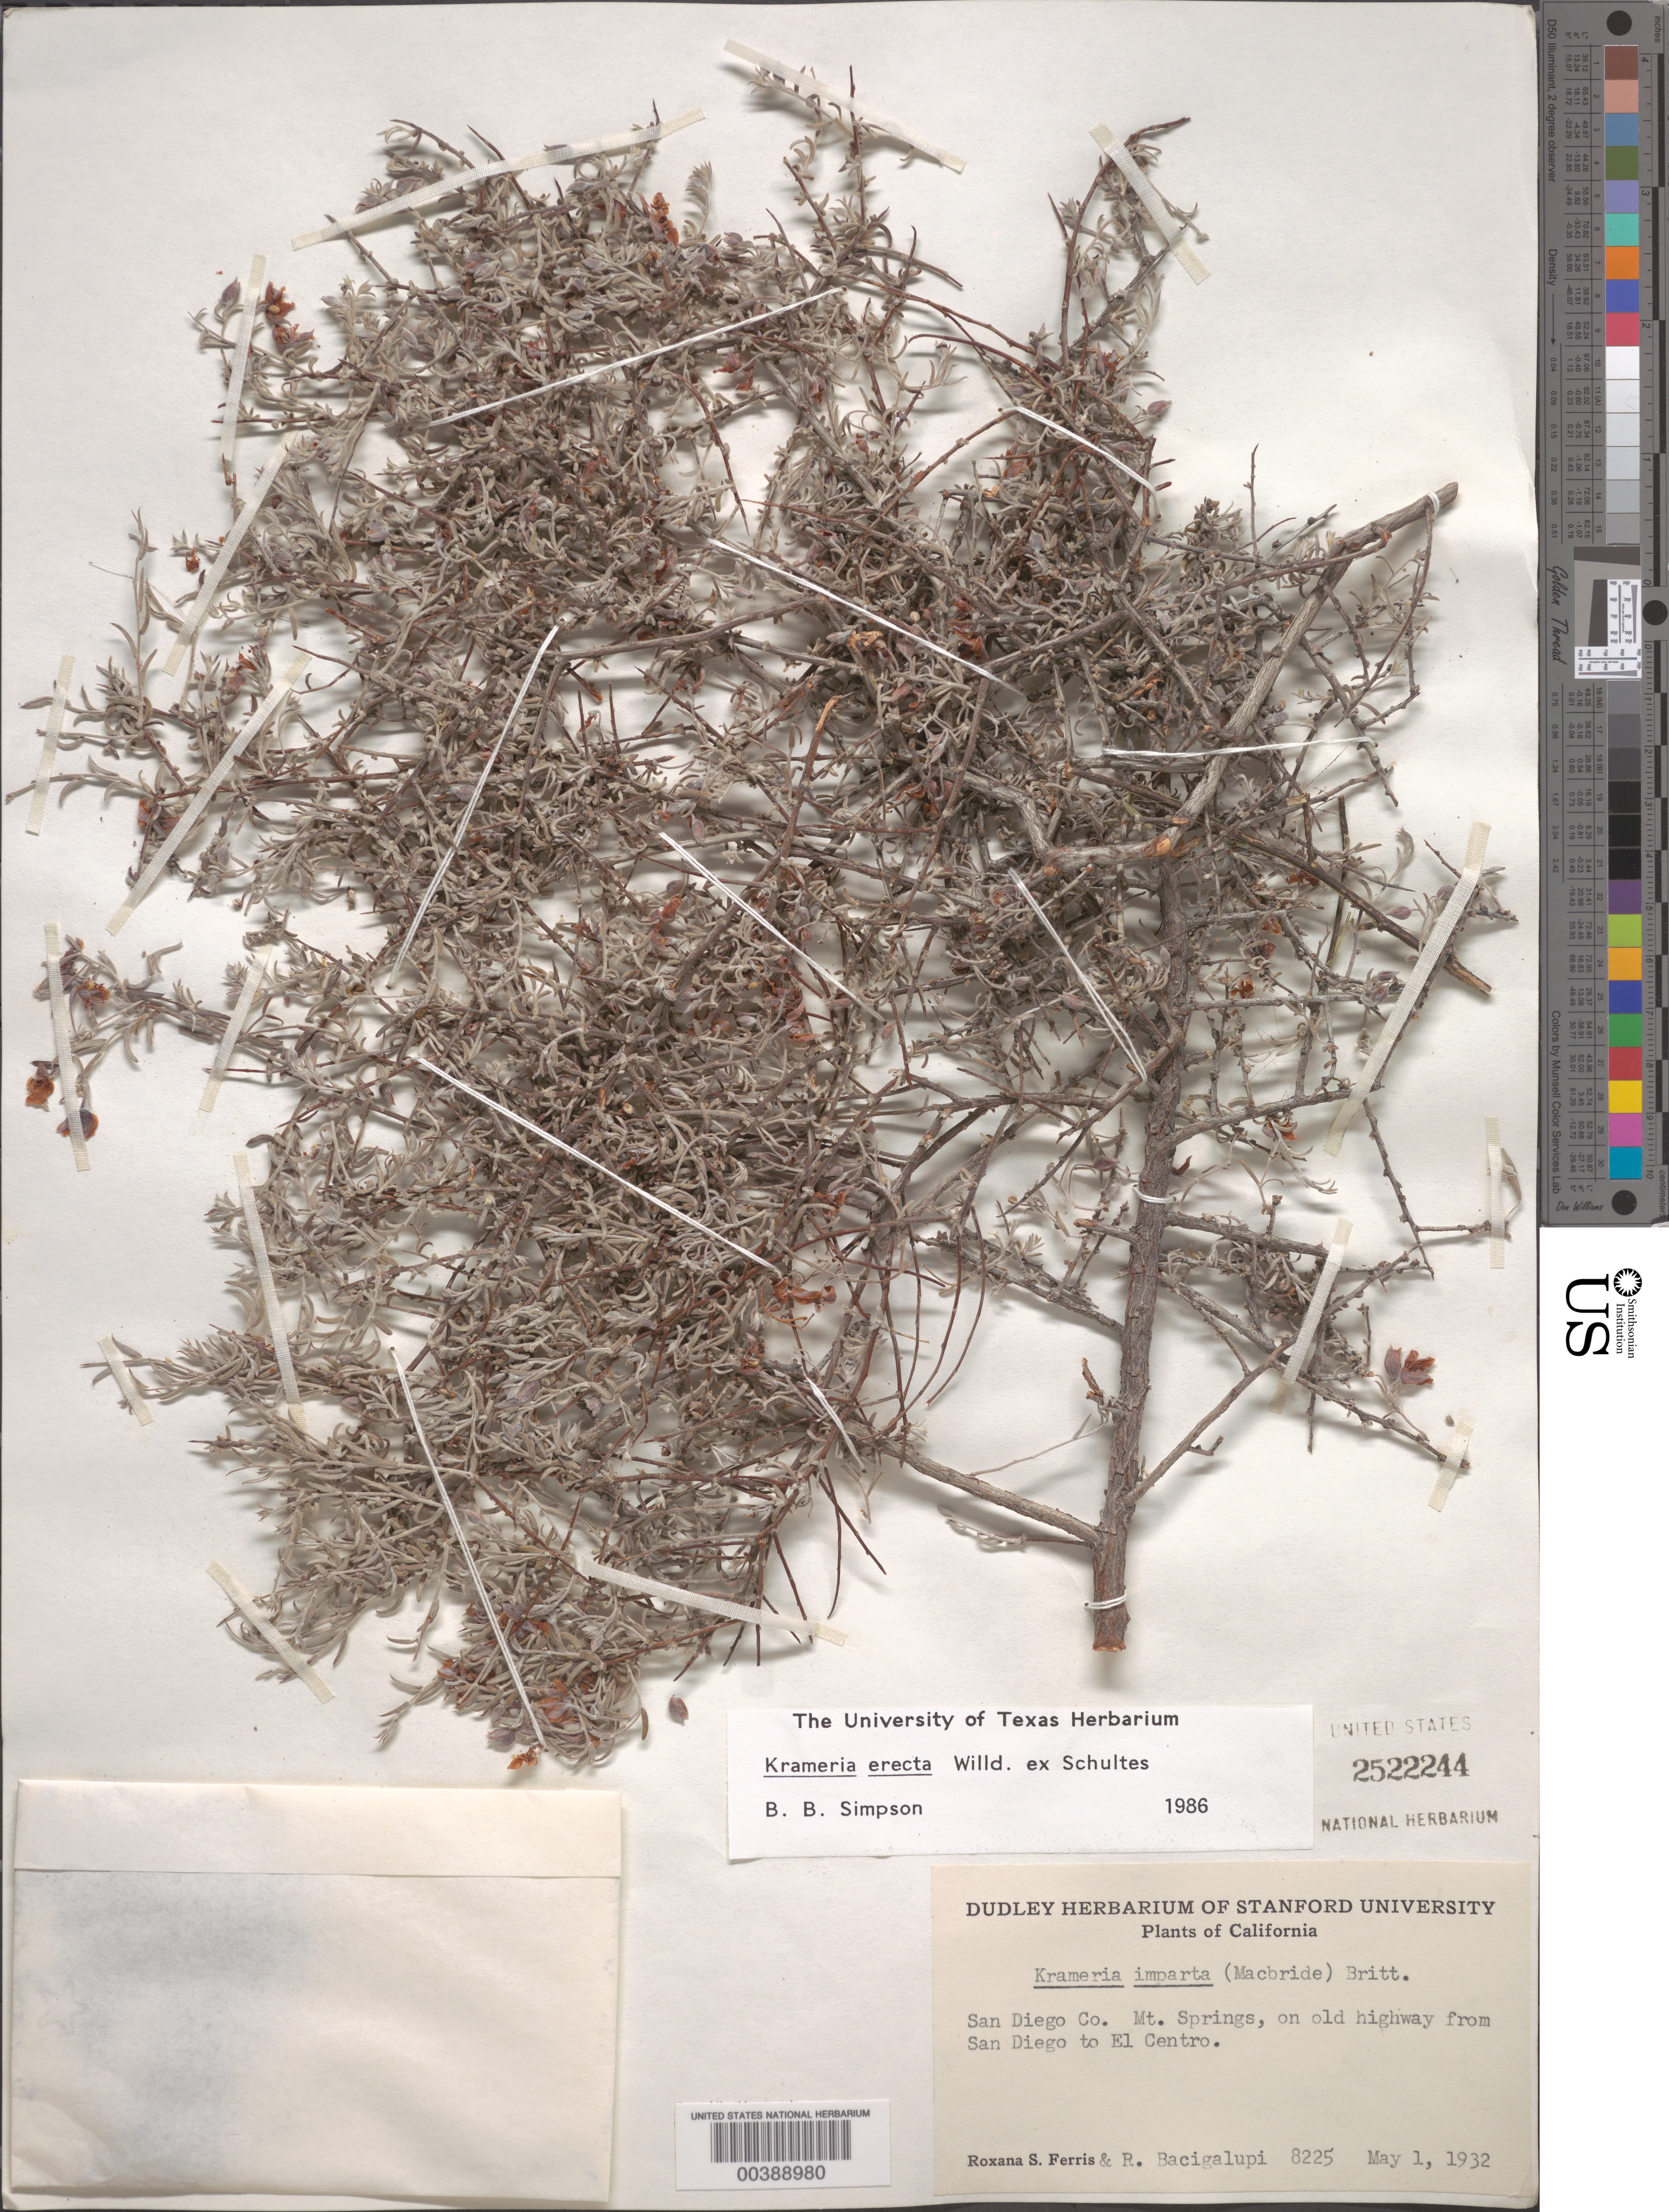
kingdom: Plantae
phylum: Tracheophyta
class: Magnoliopsida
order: Zygophyllales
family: Krameriaceae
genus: Krameria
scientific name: Krameria erecta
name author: Willd. ex Schult.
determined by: Simpson, B. B.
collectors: R. S. Ferris & R. Bacigalupi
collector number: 8225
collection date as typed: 01 May 1932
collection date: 1932-05-01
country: United States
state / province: California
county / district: San Diego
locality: Mt. springs, on old highway from san diego to el centro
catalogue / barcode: US 2522244